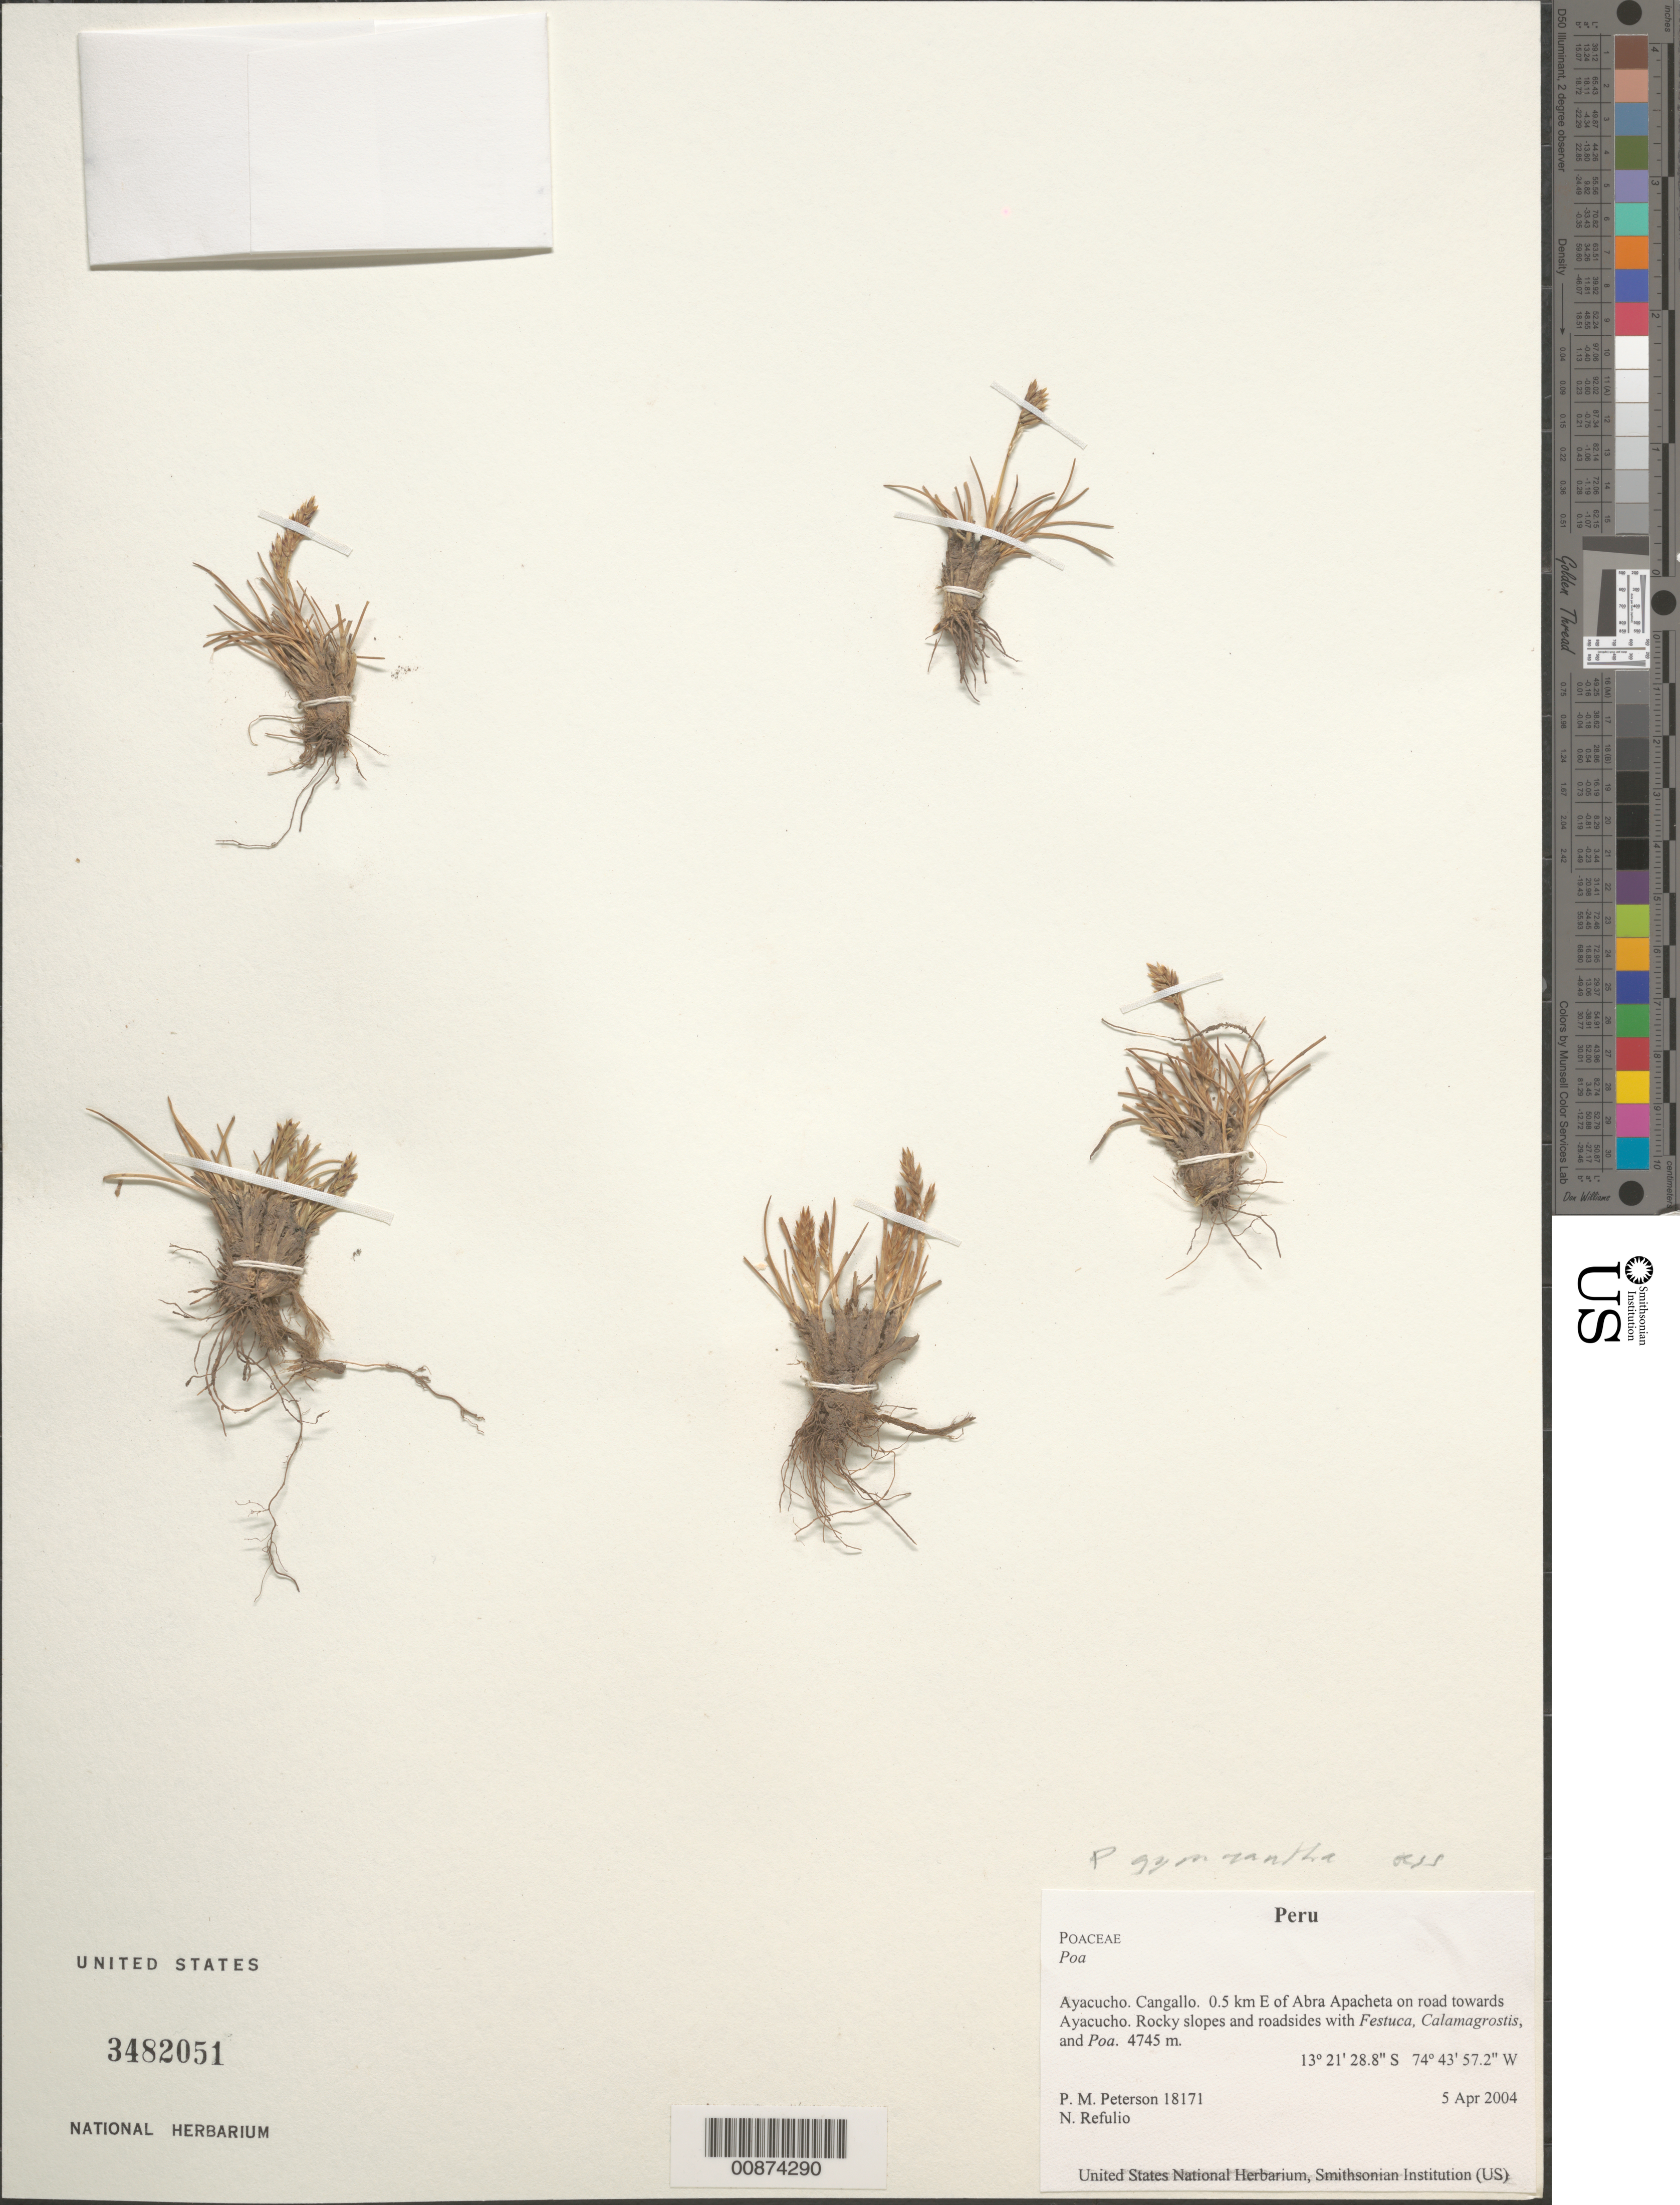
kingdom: Plantae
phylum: Tracheophyta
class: Liliopsida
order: Poales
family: Poaceae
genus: Poa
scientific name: Poa gymnantha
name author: Pilg.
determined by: Soreng, Robert J., Research Associate (BOT), Smithsonian Institution - National Museum of Natural History (UNITED STATES)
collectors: P. M. Peterson & N. Refulio-Rodríguez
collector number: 18171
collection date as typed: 05 Apr 2004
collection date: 2004-04-05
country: Peru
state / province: Ayacucho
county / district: Cangallo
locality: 0.5 km E of Abra Apacheta on road towards Ayacucho. Rocky slopes and roadsides with Festuca, Calamagrostis, and Poa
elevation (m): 4745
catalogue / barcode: US 3482051